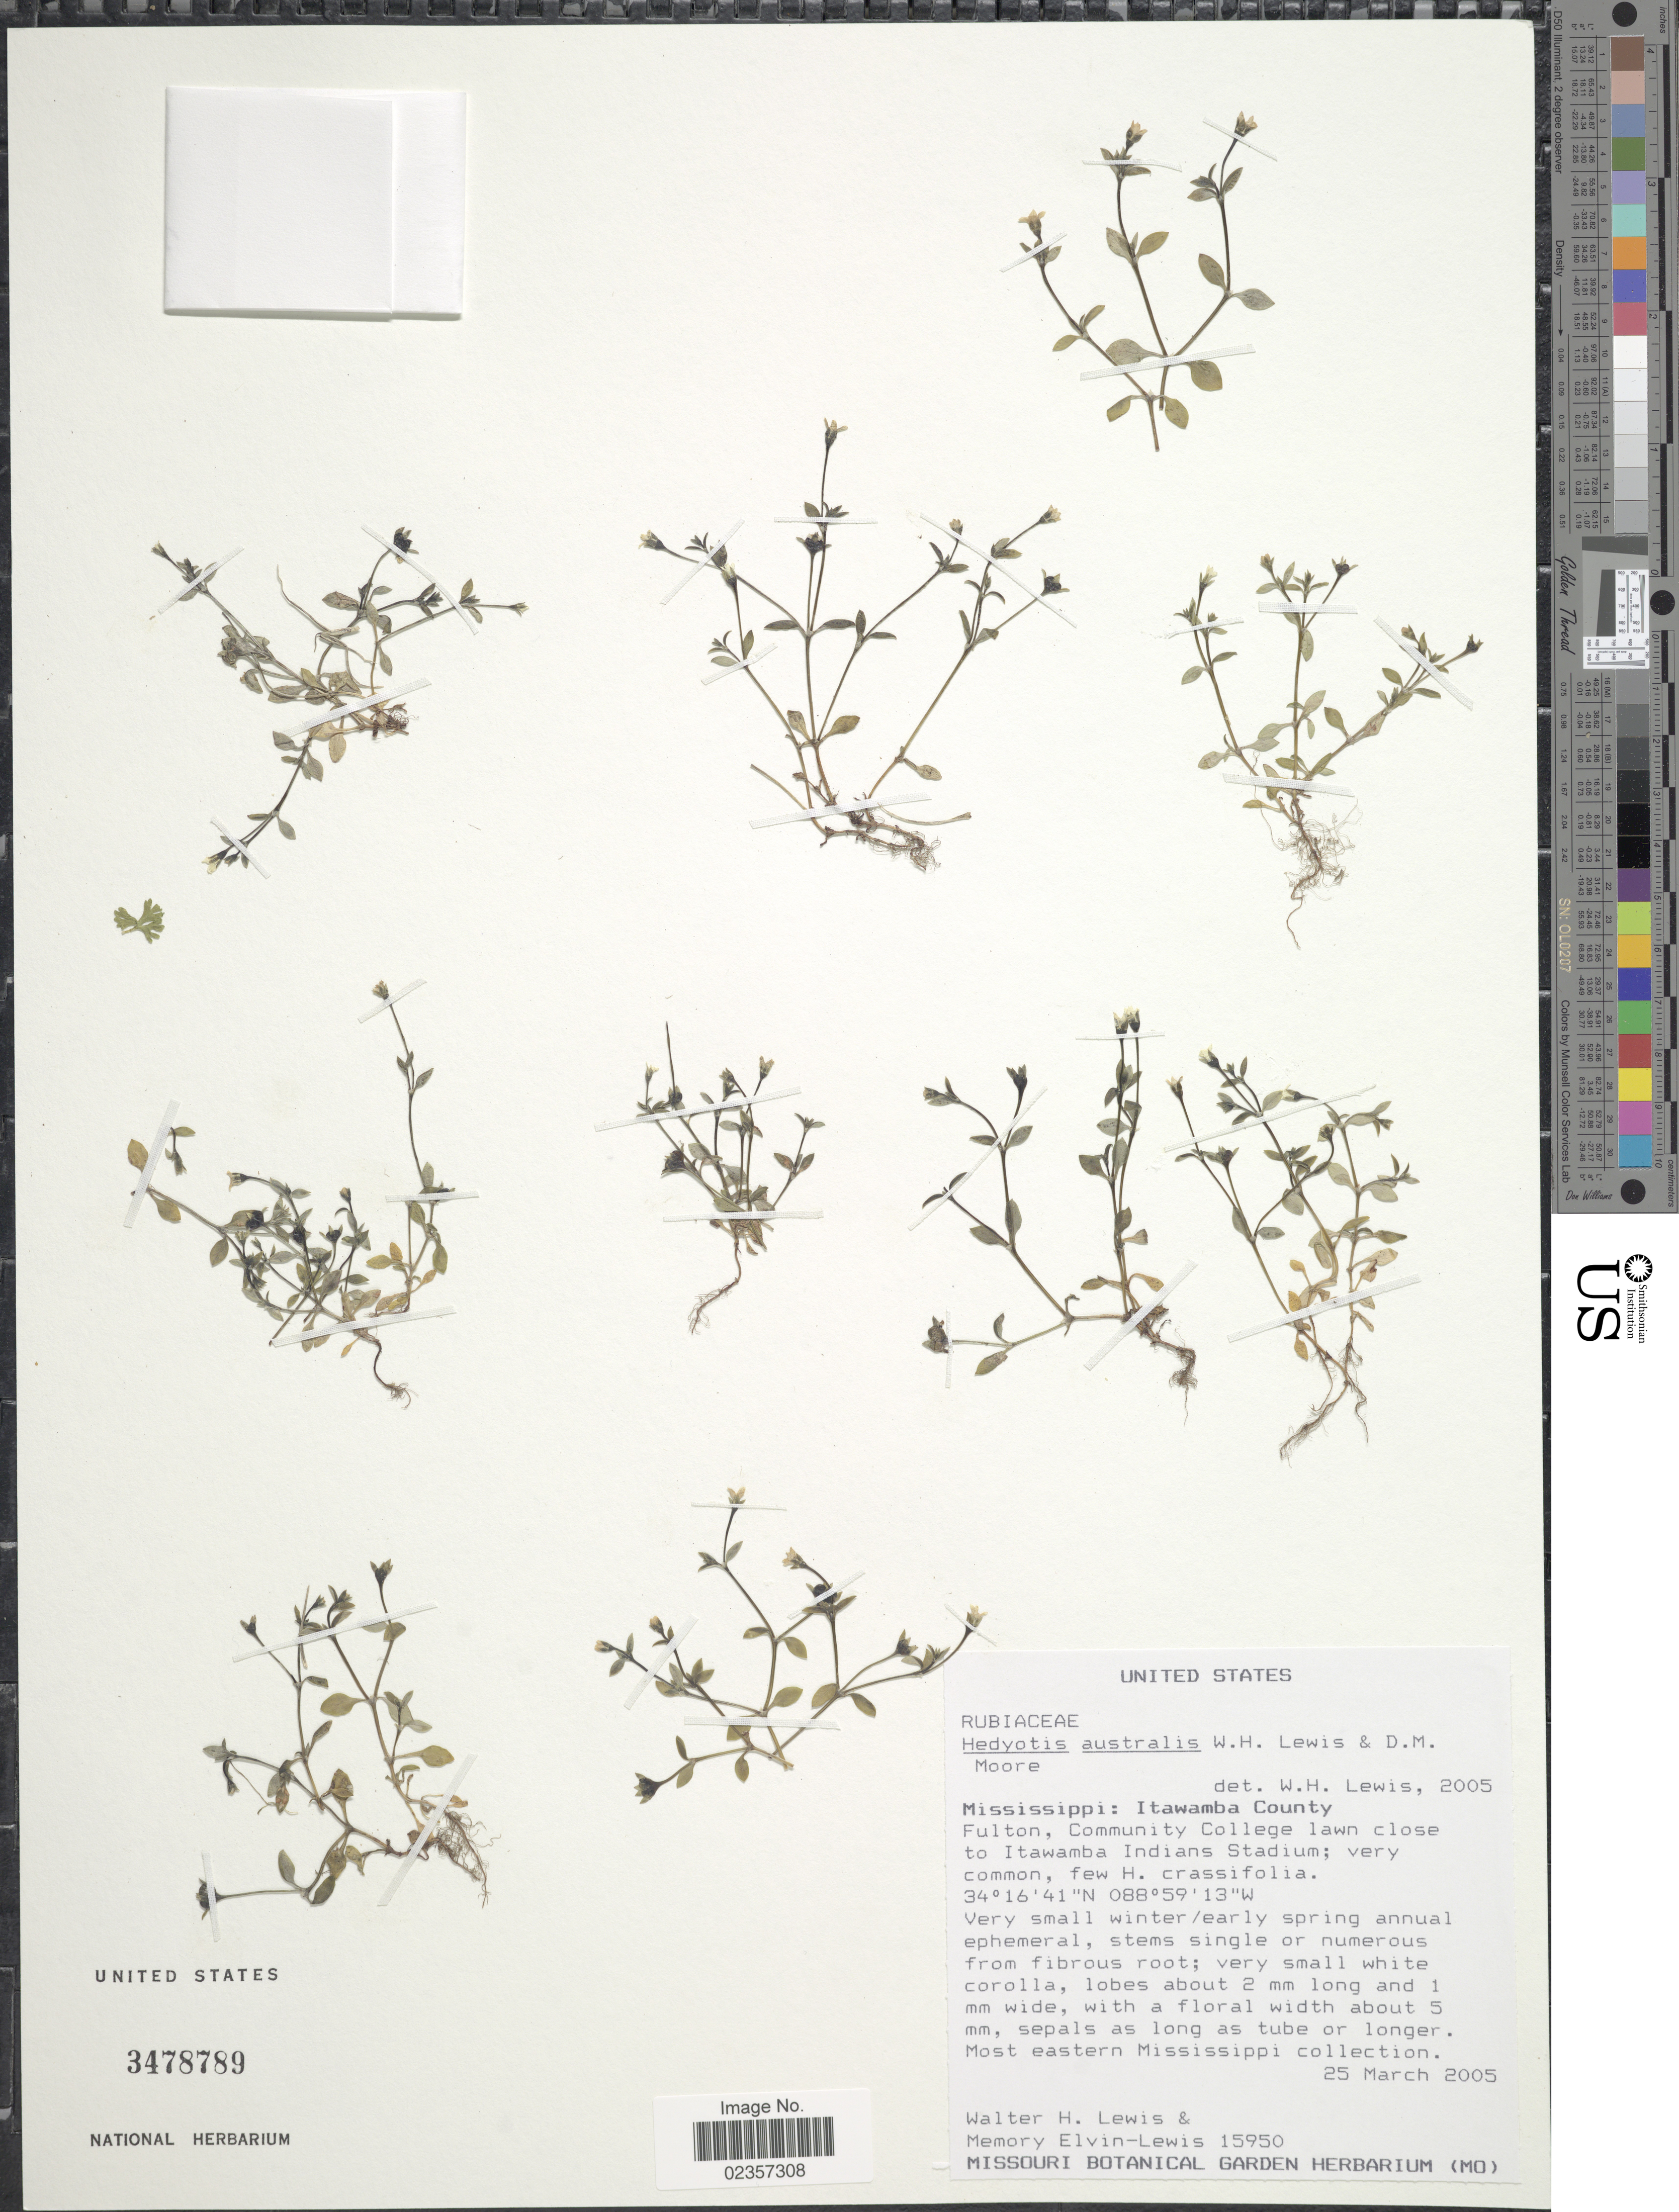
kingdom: Plantae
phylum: Tracheophyta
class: Magnoliopsida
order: Gentianales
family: Rubiaceae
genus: Houstonia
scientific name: Houstonia micrantha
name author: (Shinners) Terrell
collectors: W. H. Lewis & M. Elvin-Lewis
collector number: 15950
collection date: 2005-03-25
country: United States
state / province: Mississippi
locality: Itawamba County. Fulton, Community College lawn close to Itawamba Indians Staduim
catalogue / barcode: US 3478789